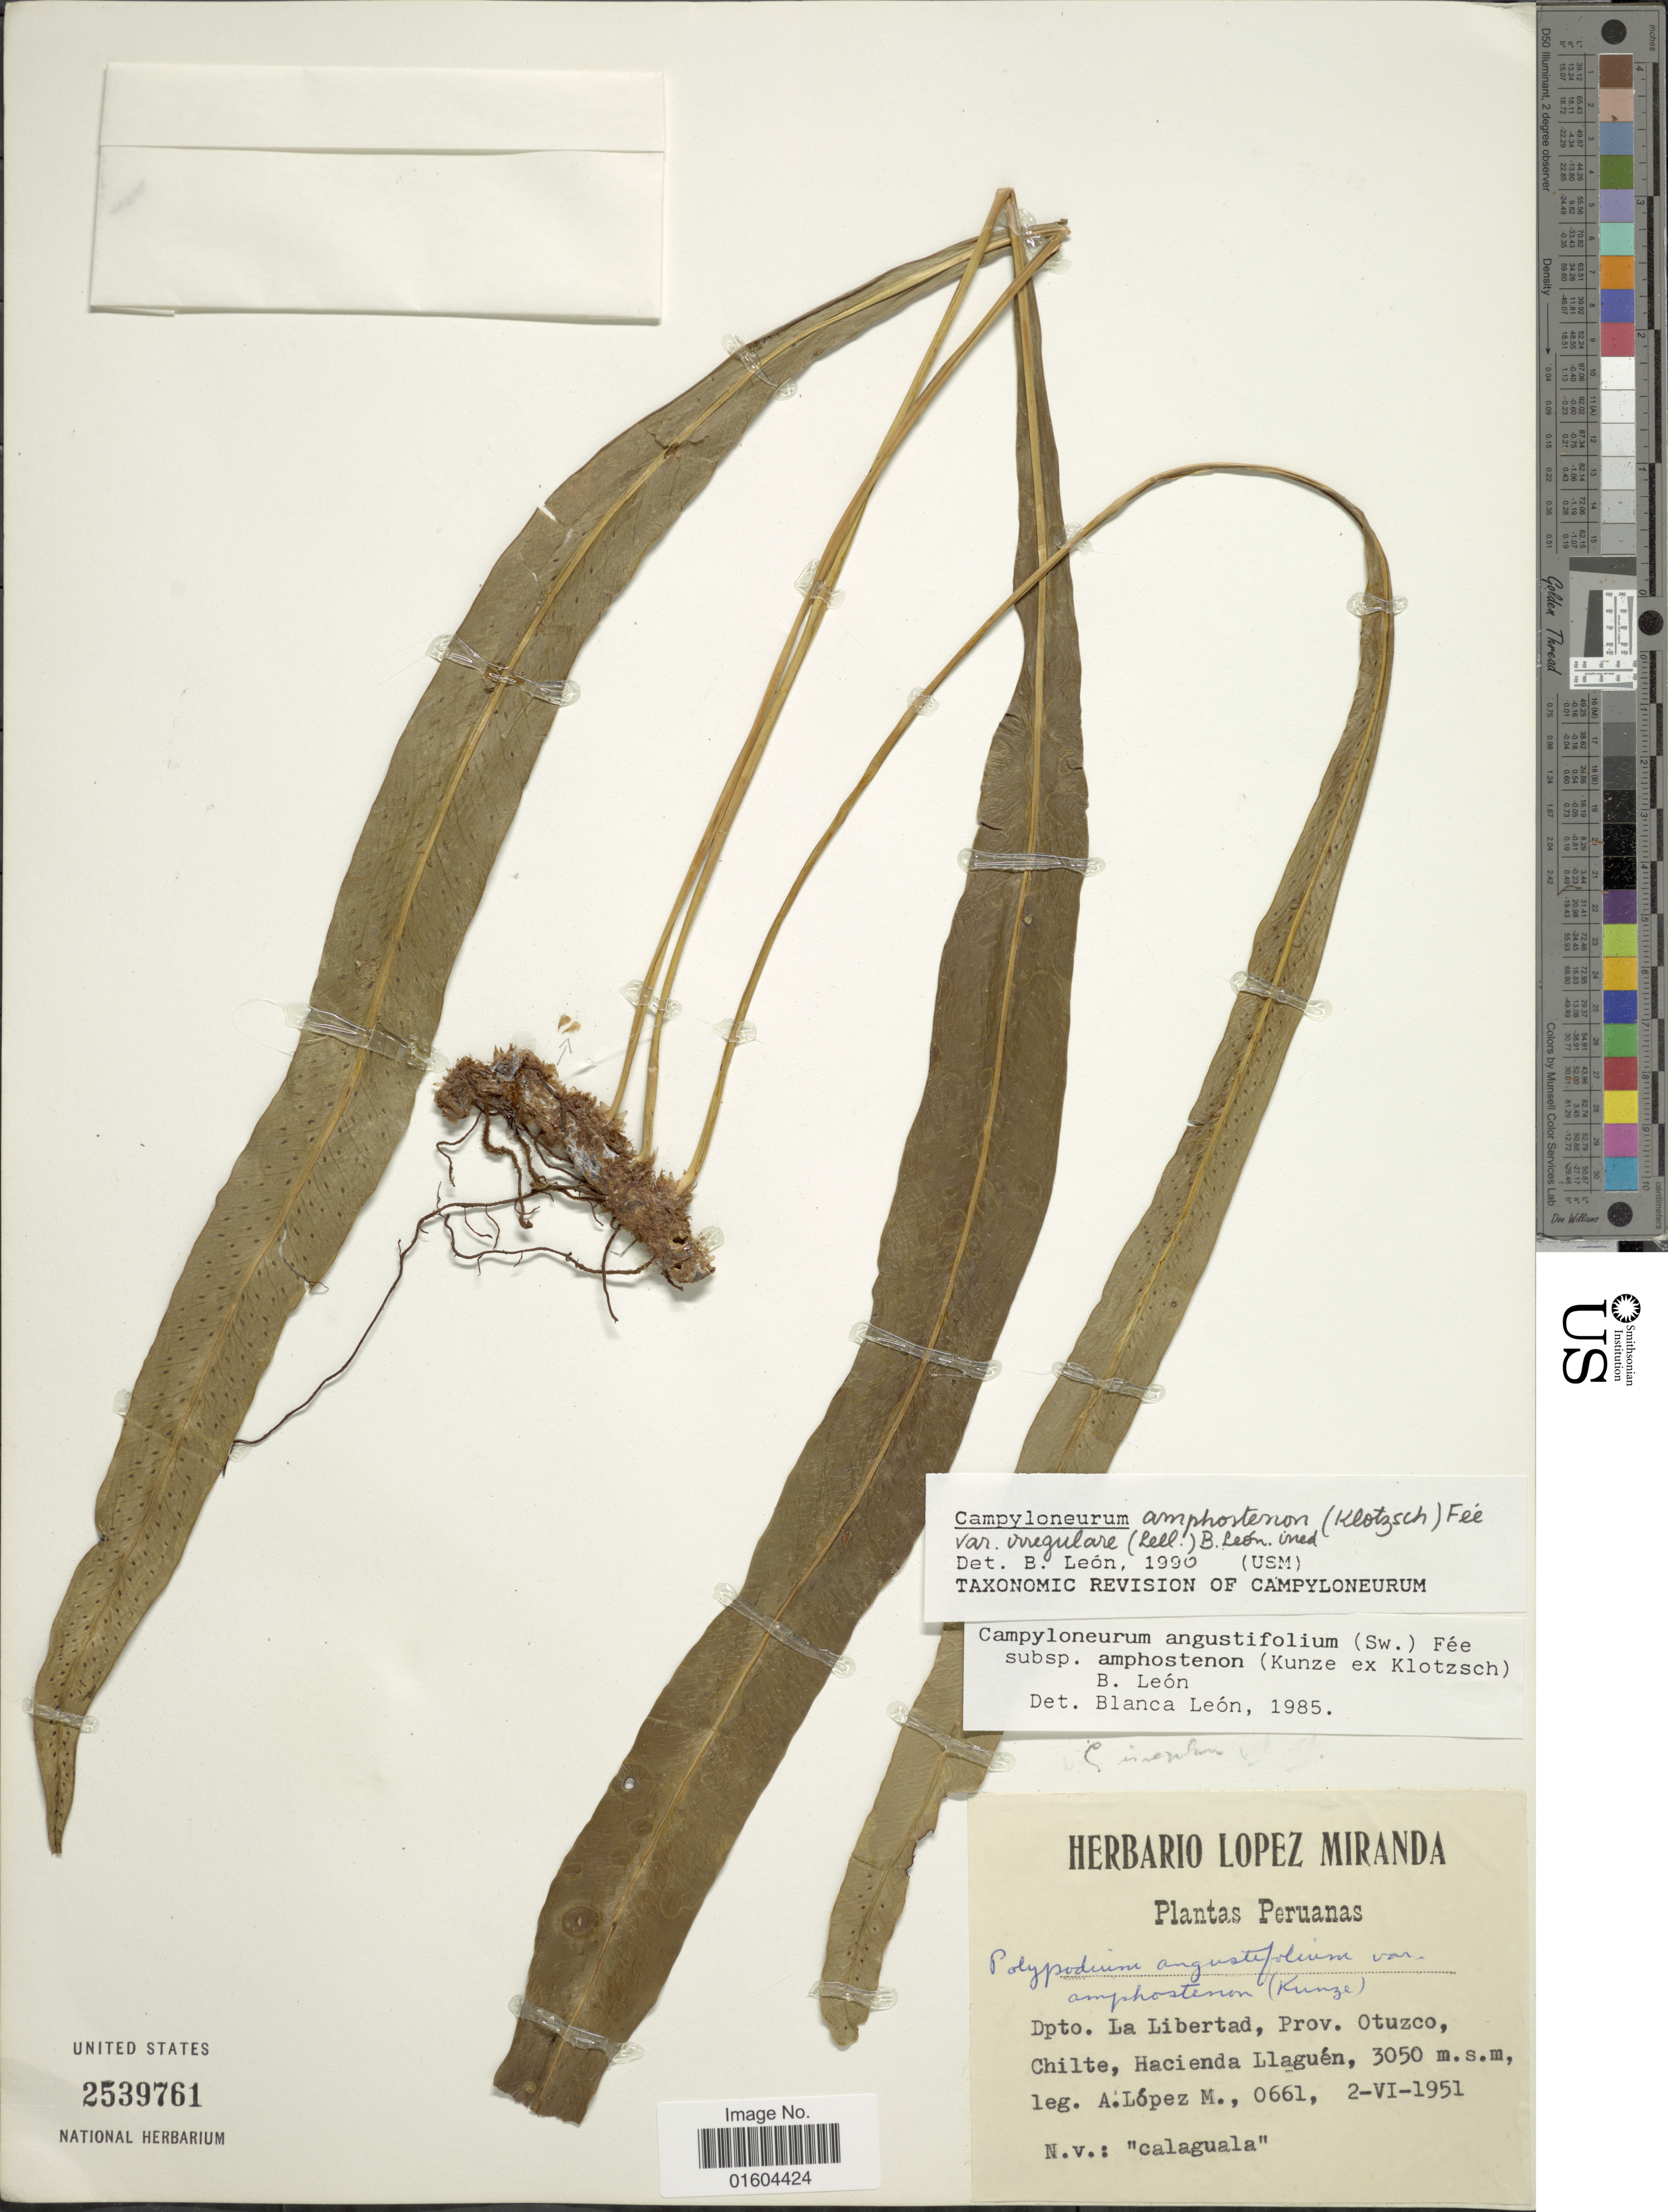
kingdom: Plantae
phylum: Tracheophyta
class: Polypodiopsida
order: Polypodiales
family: Polypodiaceae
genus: Campyloneurum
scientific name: Campyloneurum irregulare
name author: Lellinger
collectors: A. López M.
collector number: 0661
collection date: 1951-06-02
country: Peru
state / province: La Libertad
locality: Peruanas, Dpto. La Libertad, Prov. Otuzco. Chilte, Hacienda Llaguen.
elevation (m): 3050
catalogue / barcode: US 2539761